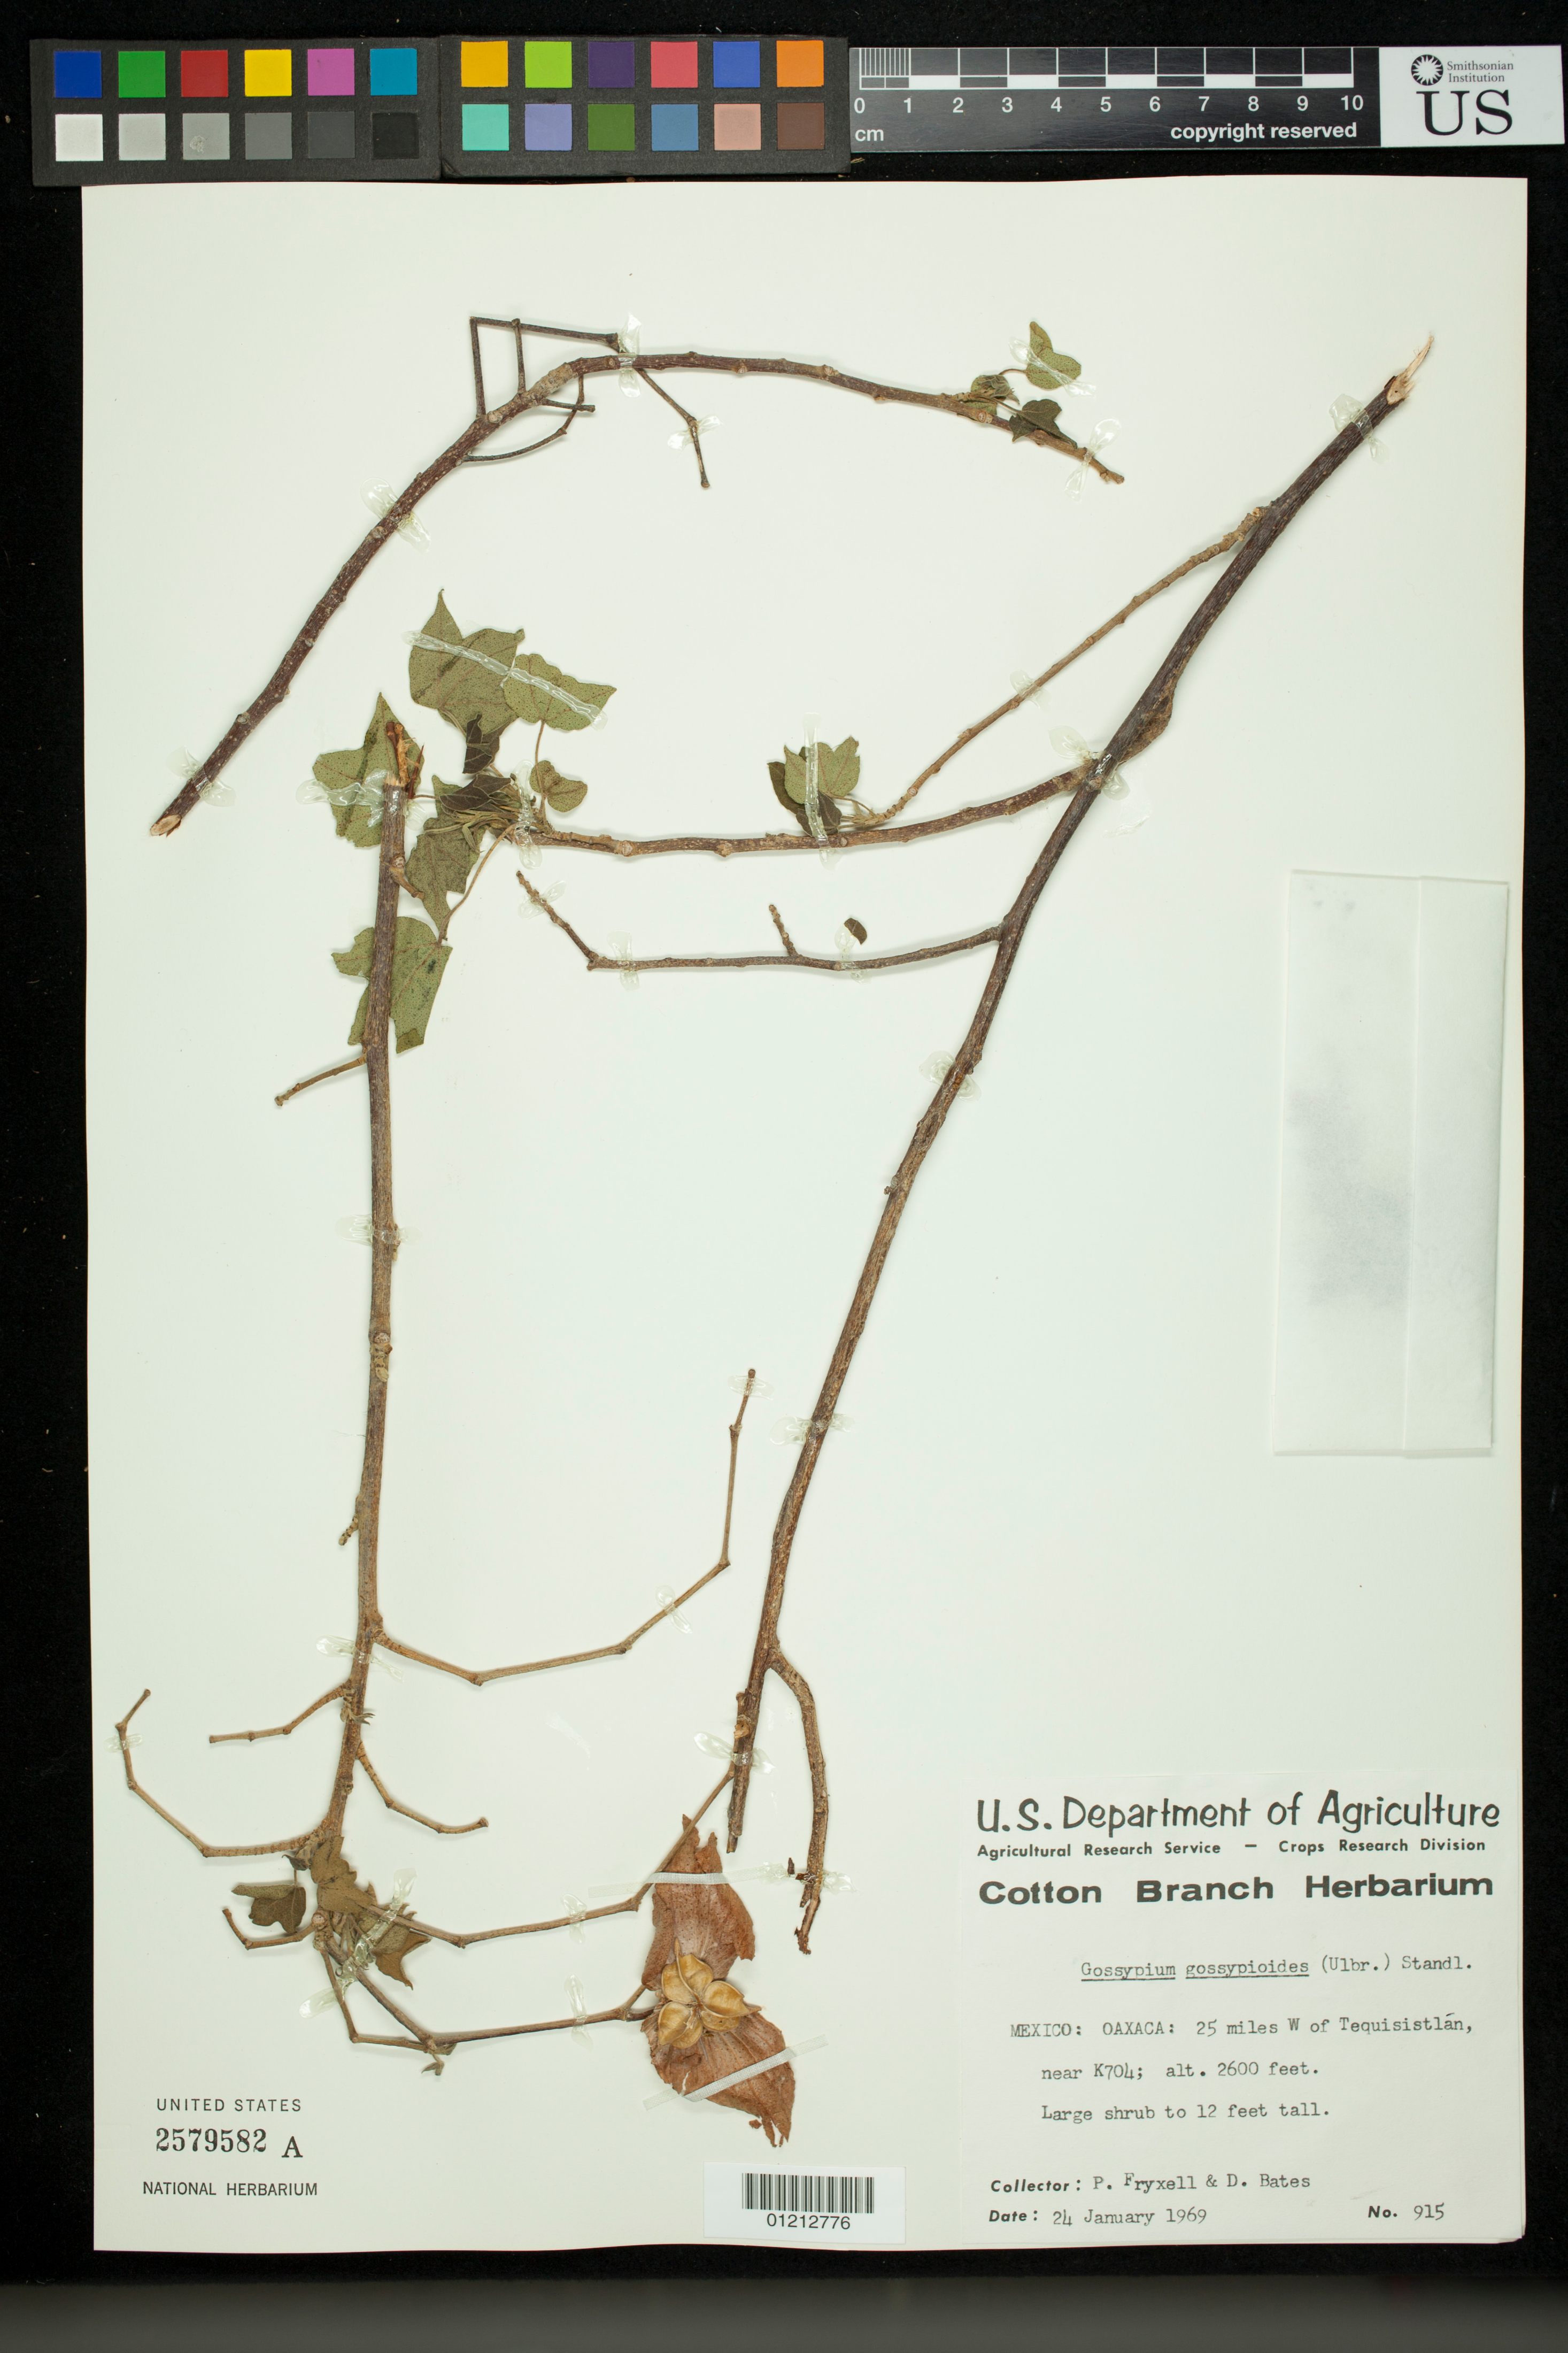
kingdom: Plantae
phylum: Tracheophyta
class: Magnoliopsida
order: Malvales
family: Malvaceae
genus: Gossypium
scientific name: Gossypium gossypioides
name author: (Ulbr.) Standl.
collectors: P. A. Fryxell & D. Bates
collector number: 915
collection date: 1969-01-24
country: Mexico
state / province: Oaxaca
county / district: Magdalena Tequisistlán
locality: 25 miles W of Tequisistlan, near K704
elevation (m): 792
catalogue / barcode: US 2579582A